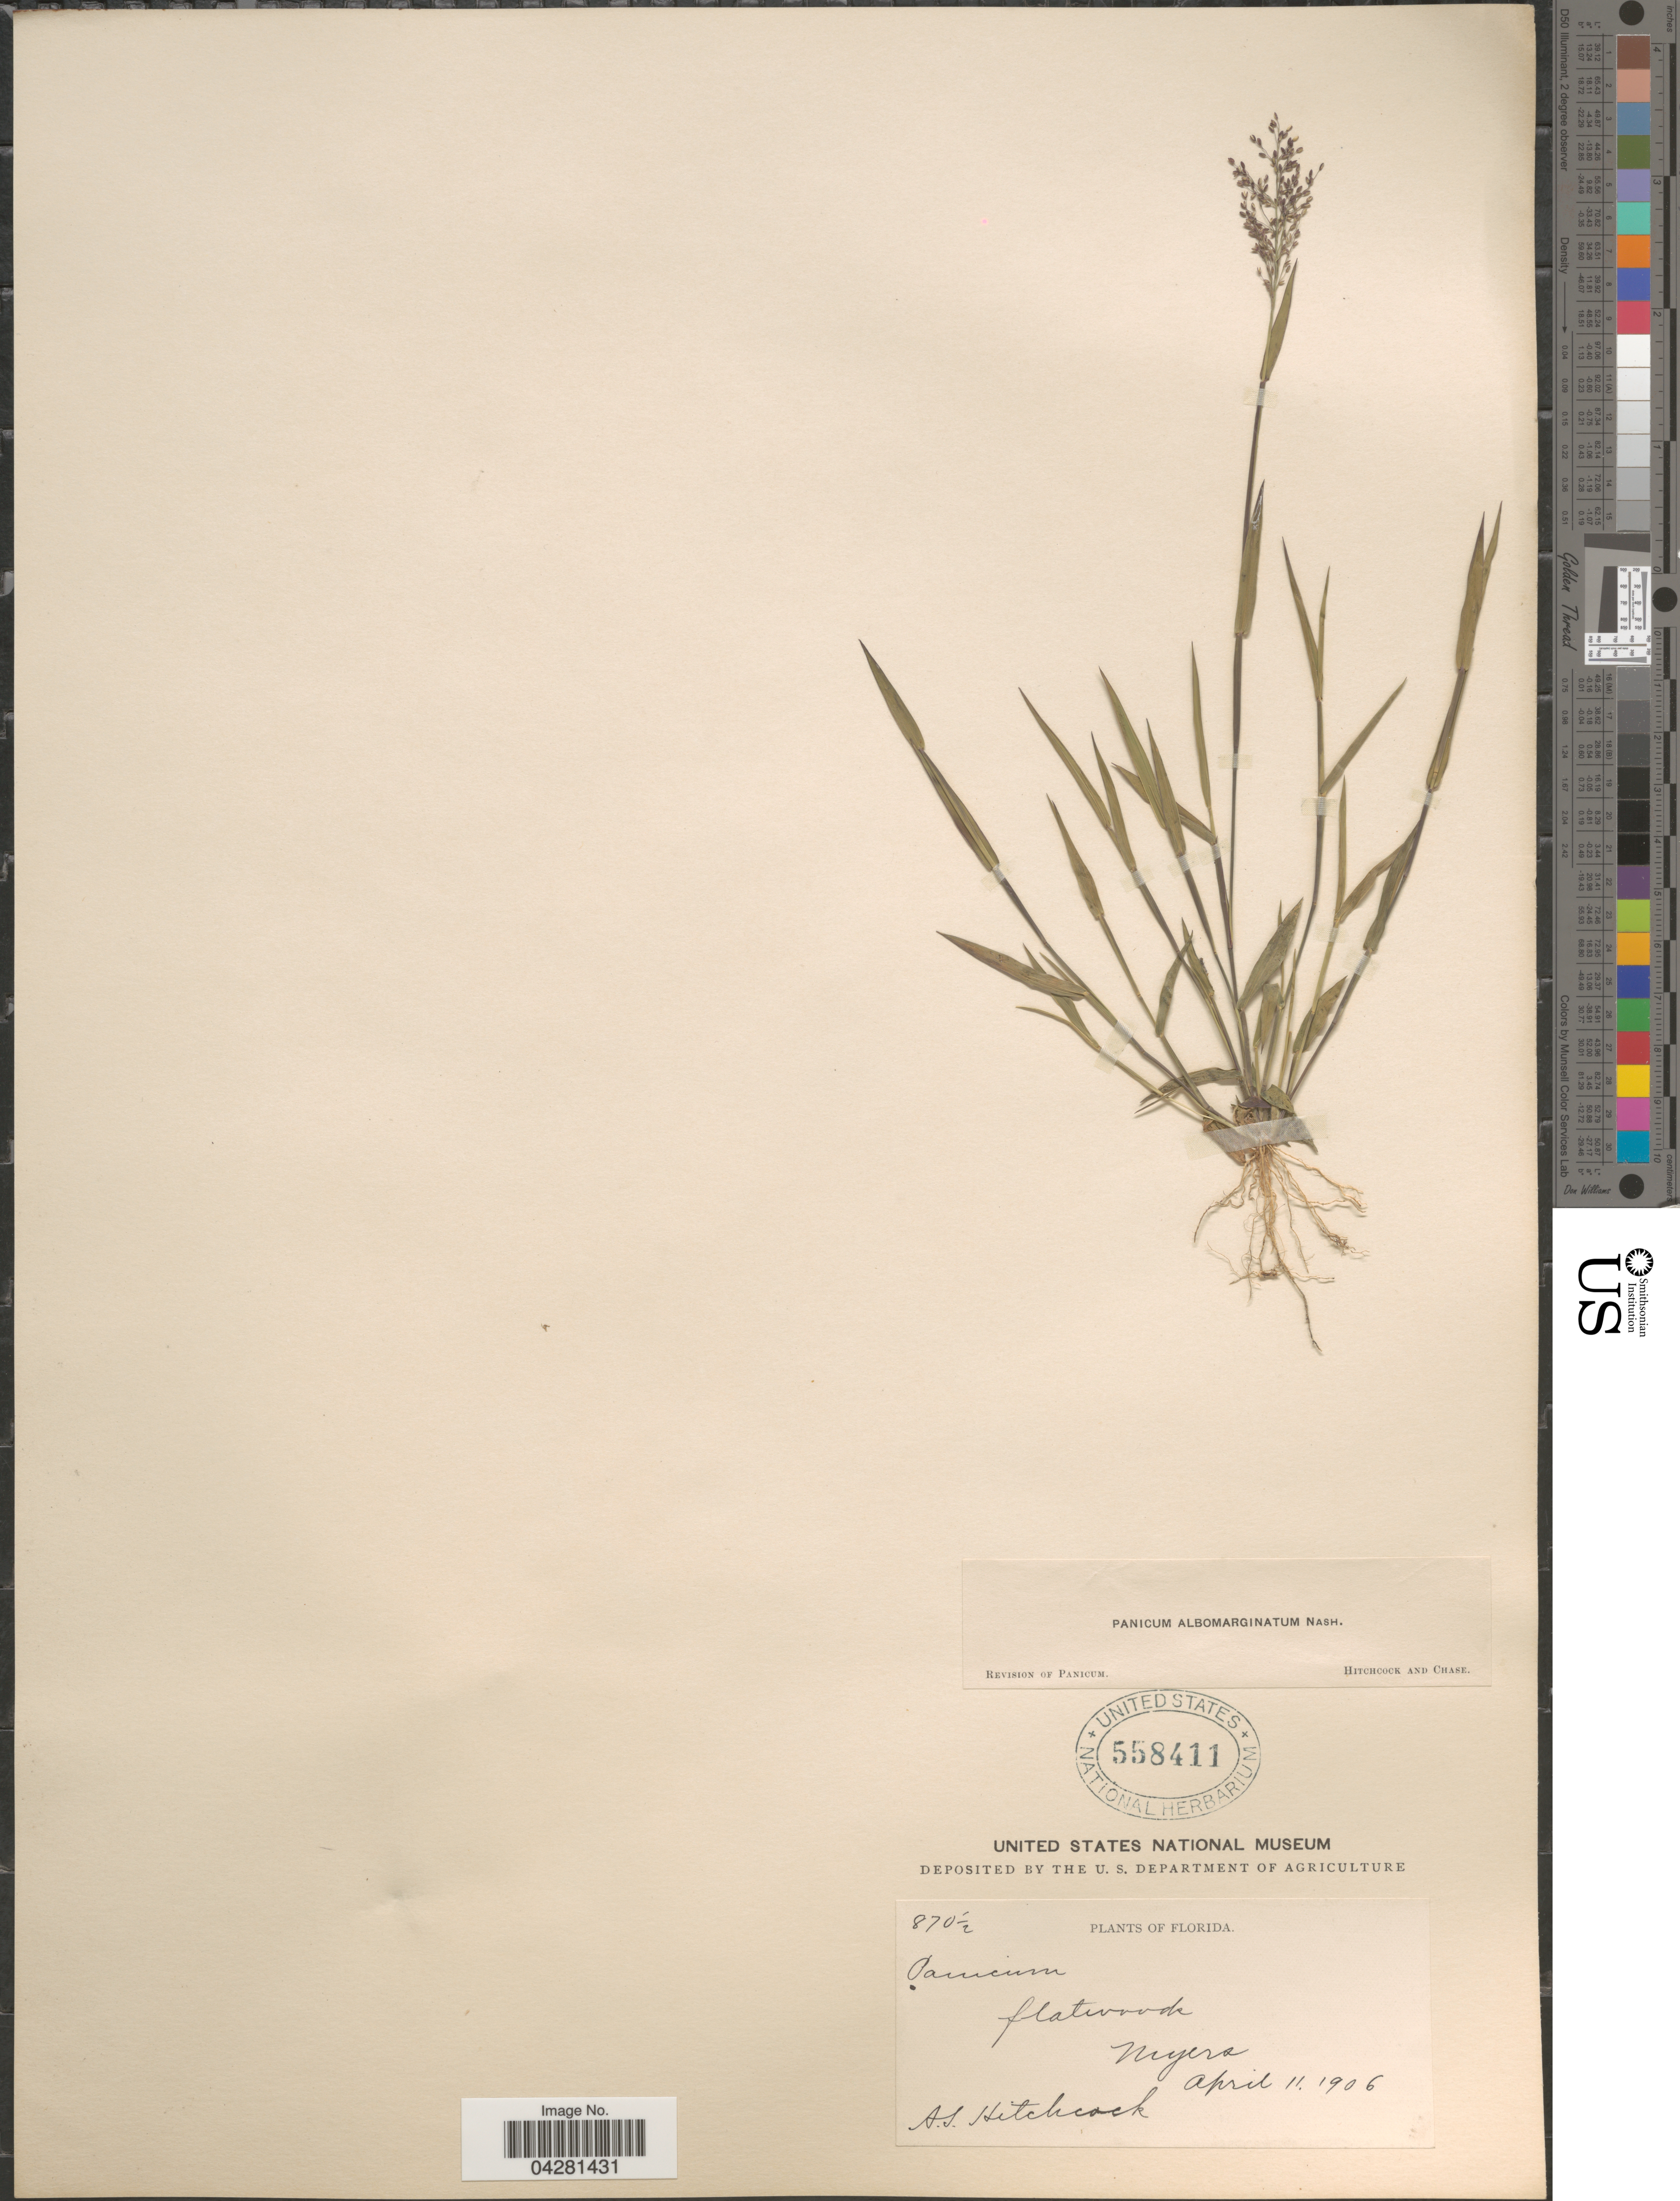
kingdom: Plantae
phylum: Tracheophyta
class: Liliopsida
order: Poales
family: Poaceae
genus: Dichanthelium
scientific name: Dichanthelium dichotomum var. unciphyllum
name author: (Trin.) Davidse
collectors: A. S. Hitchcock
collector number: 870½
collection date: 1906-04-11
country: United States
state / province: Florida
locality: Flatwoods. Myers.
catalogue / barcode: US 558411